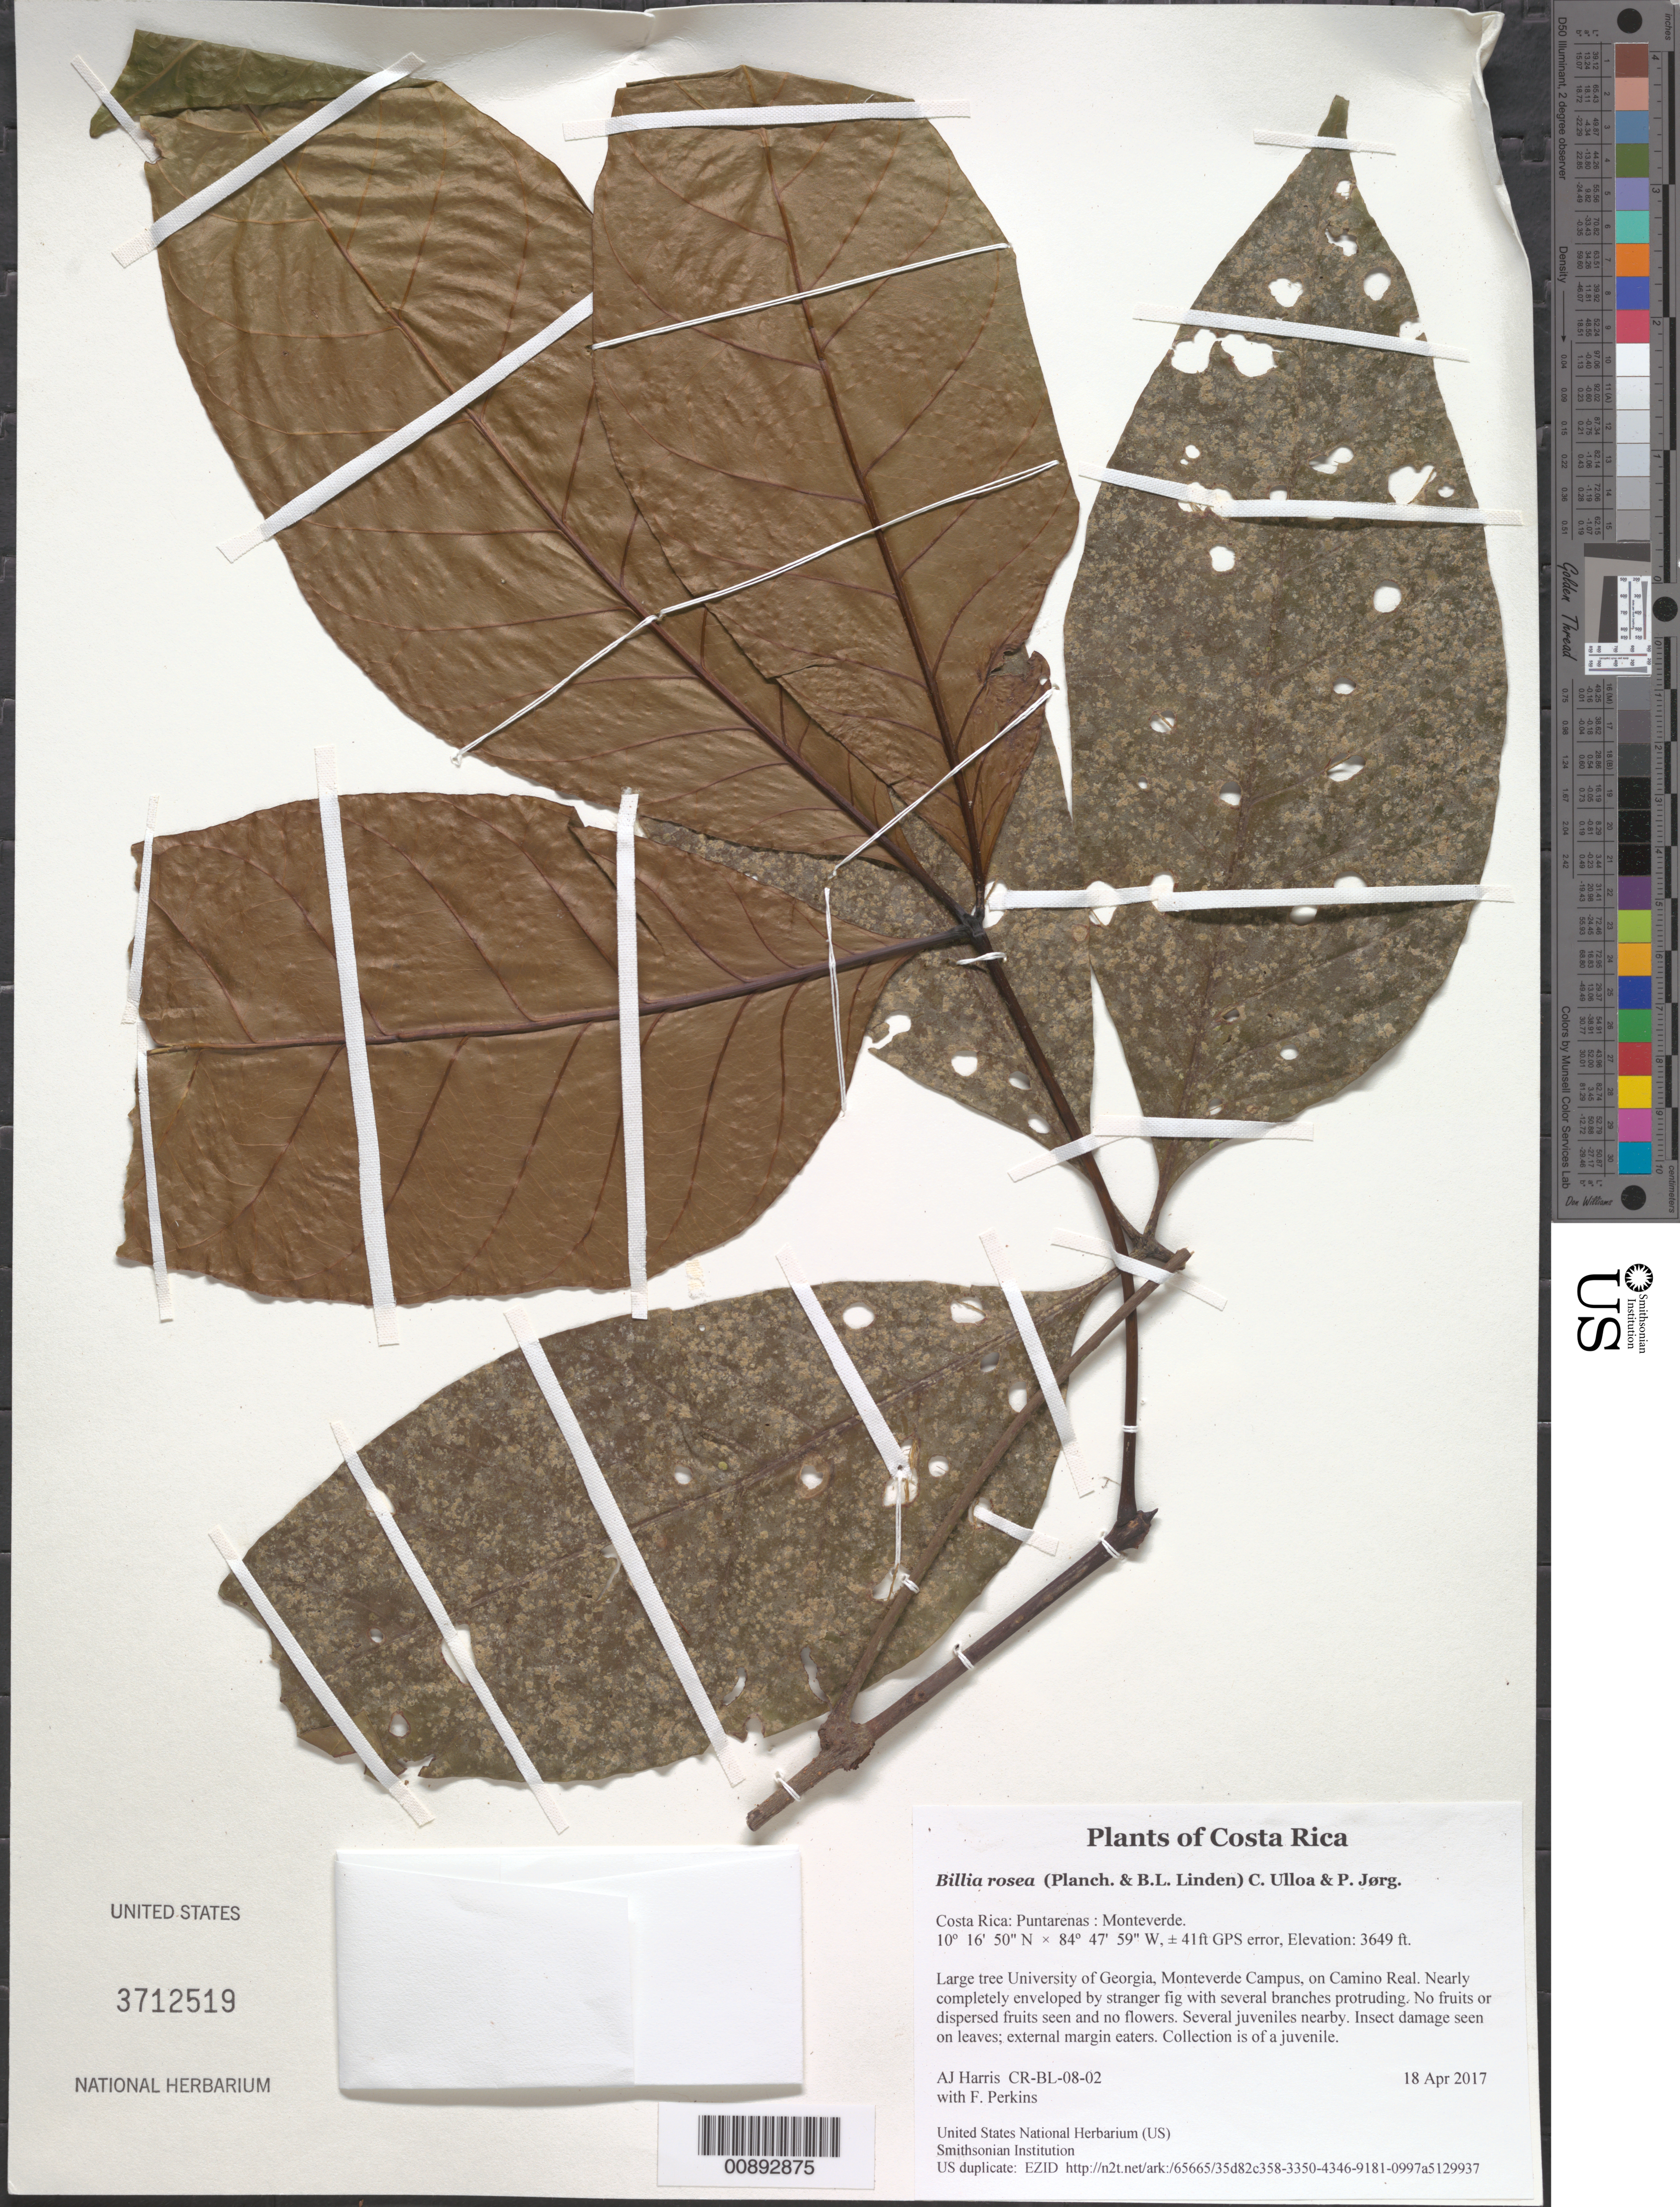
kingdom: Plantae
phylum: Tracheophyta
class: Magnoliopsida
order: Sapindales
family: Sapindaceae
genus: Billia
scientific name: Billia rosea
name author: (Planch. & Linden) C. Ulloa & P.M. Jørg.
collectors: A. J. Harris & F. Perkins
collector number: CR-BL-08-02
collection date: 2017-04-18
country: Costa Rica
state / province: Puntarenas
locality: Monteverde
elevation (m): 1112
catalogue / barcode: US 3712519